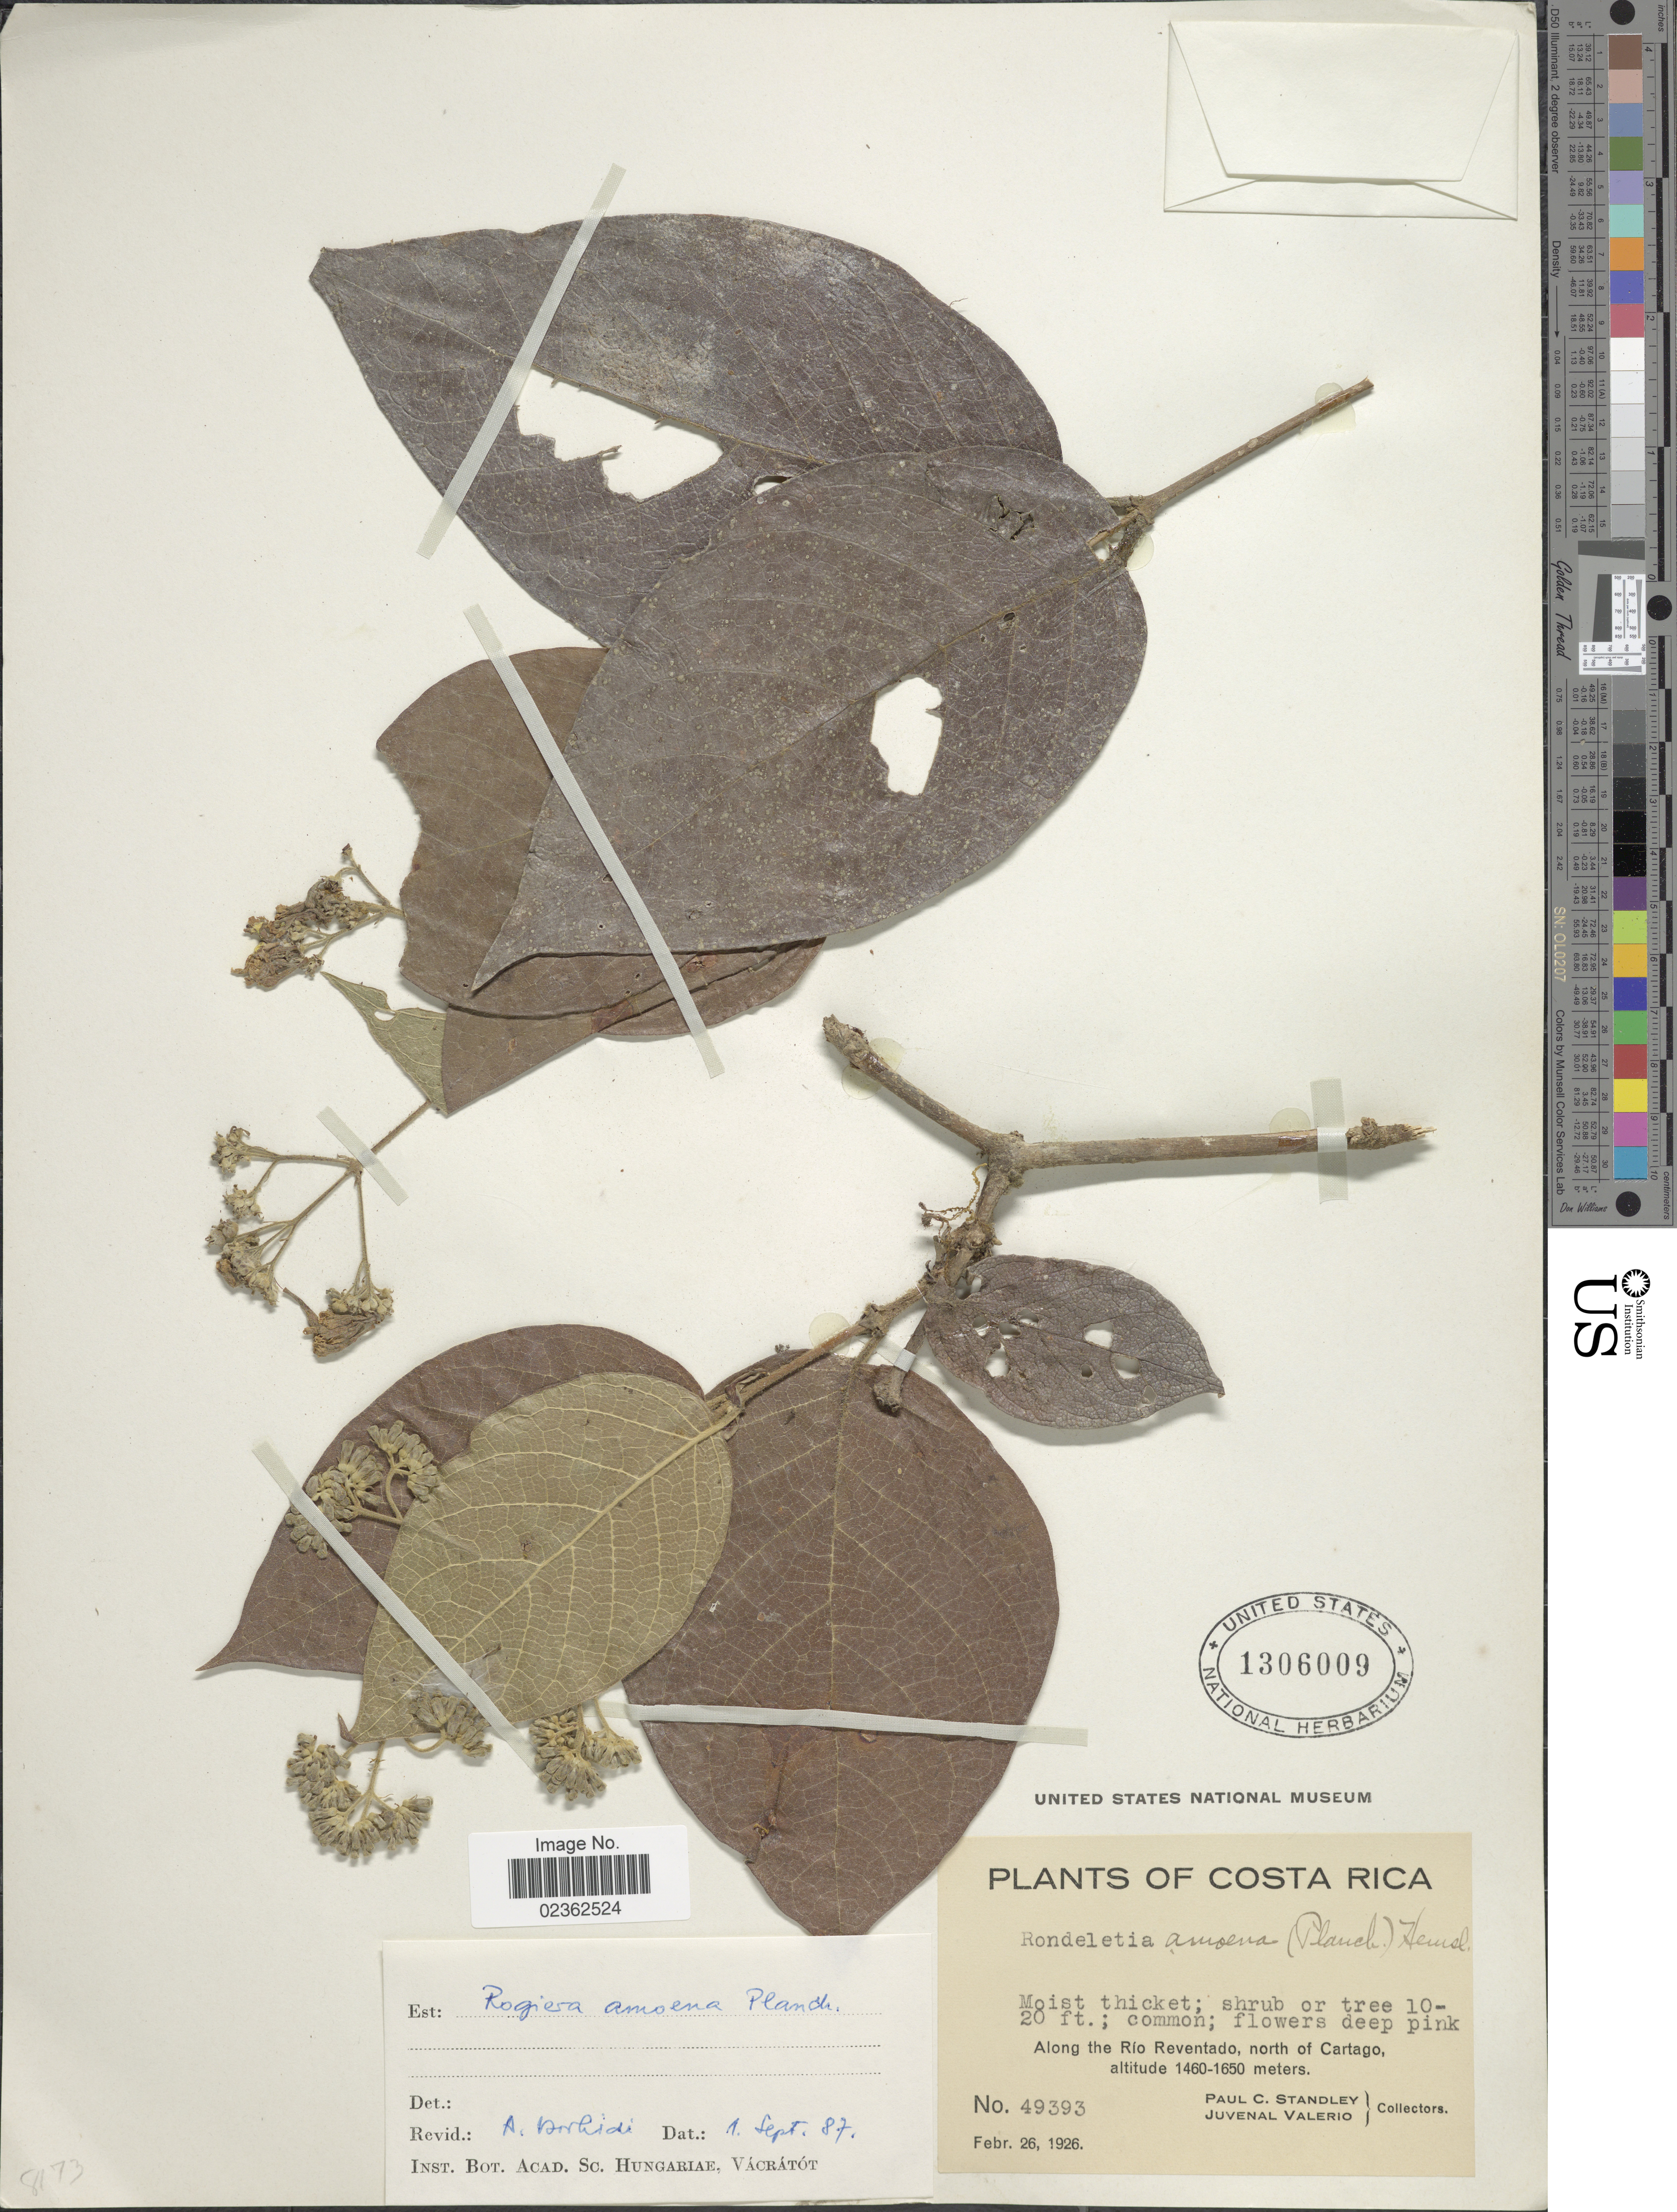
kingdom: Plantae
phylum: Tracheophyta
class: Magnoliopsida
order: Gentianales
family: Rubiaceae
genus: Rogiera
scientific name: Rogiera amoena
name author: Planch.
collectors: P. C. Standley & J. Valerio R.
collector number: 49393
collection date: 1926-02-26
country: Costa Rica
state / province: Cartago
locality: Moist thicket, along the Rio Reventado, north of Cartago.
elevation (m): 1460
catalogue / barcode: US 1306009